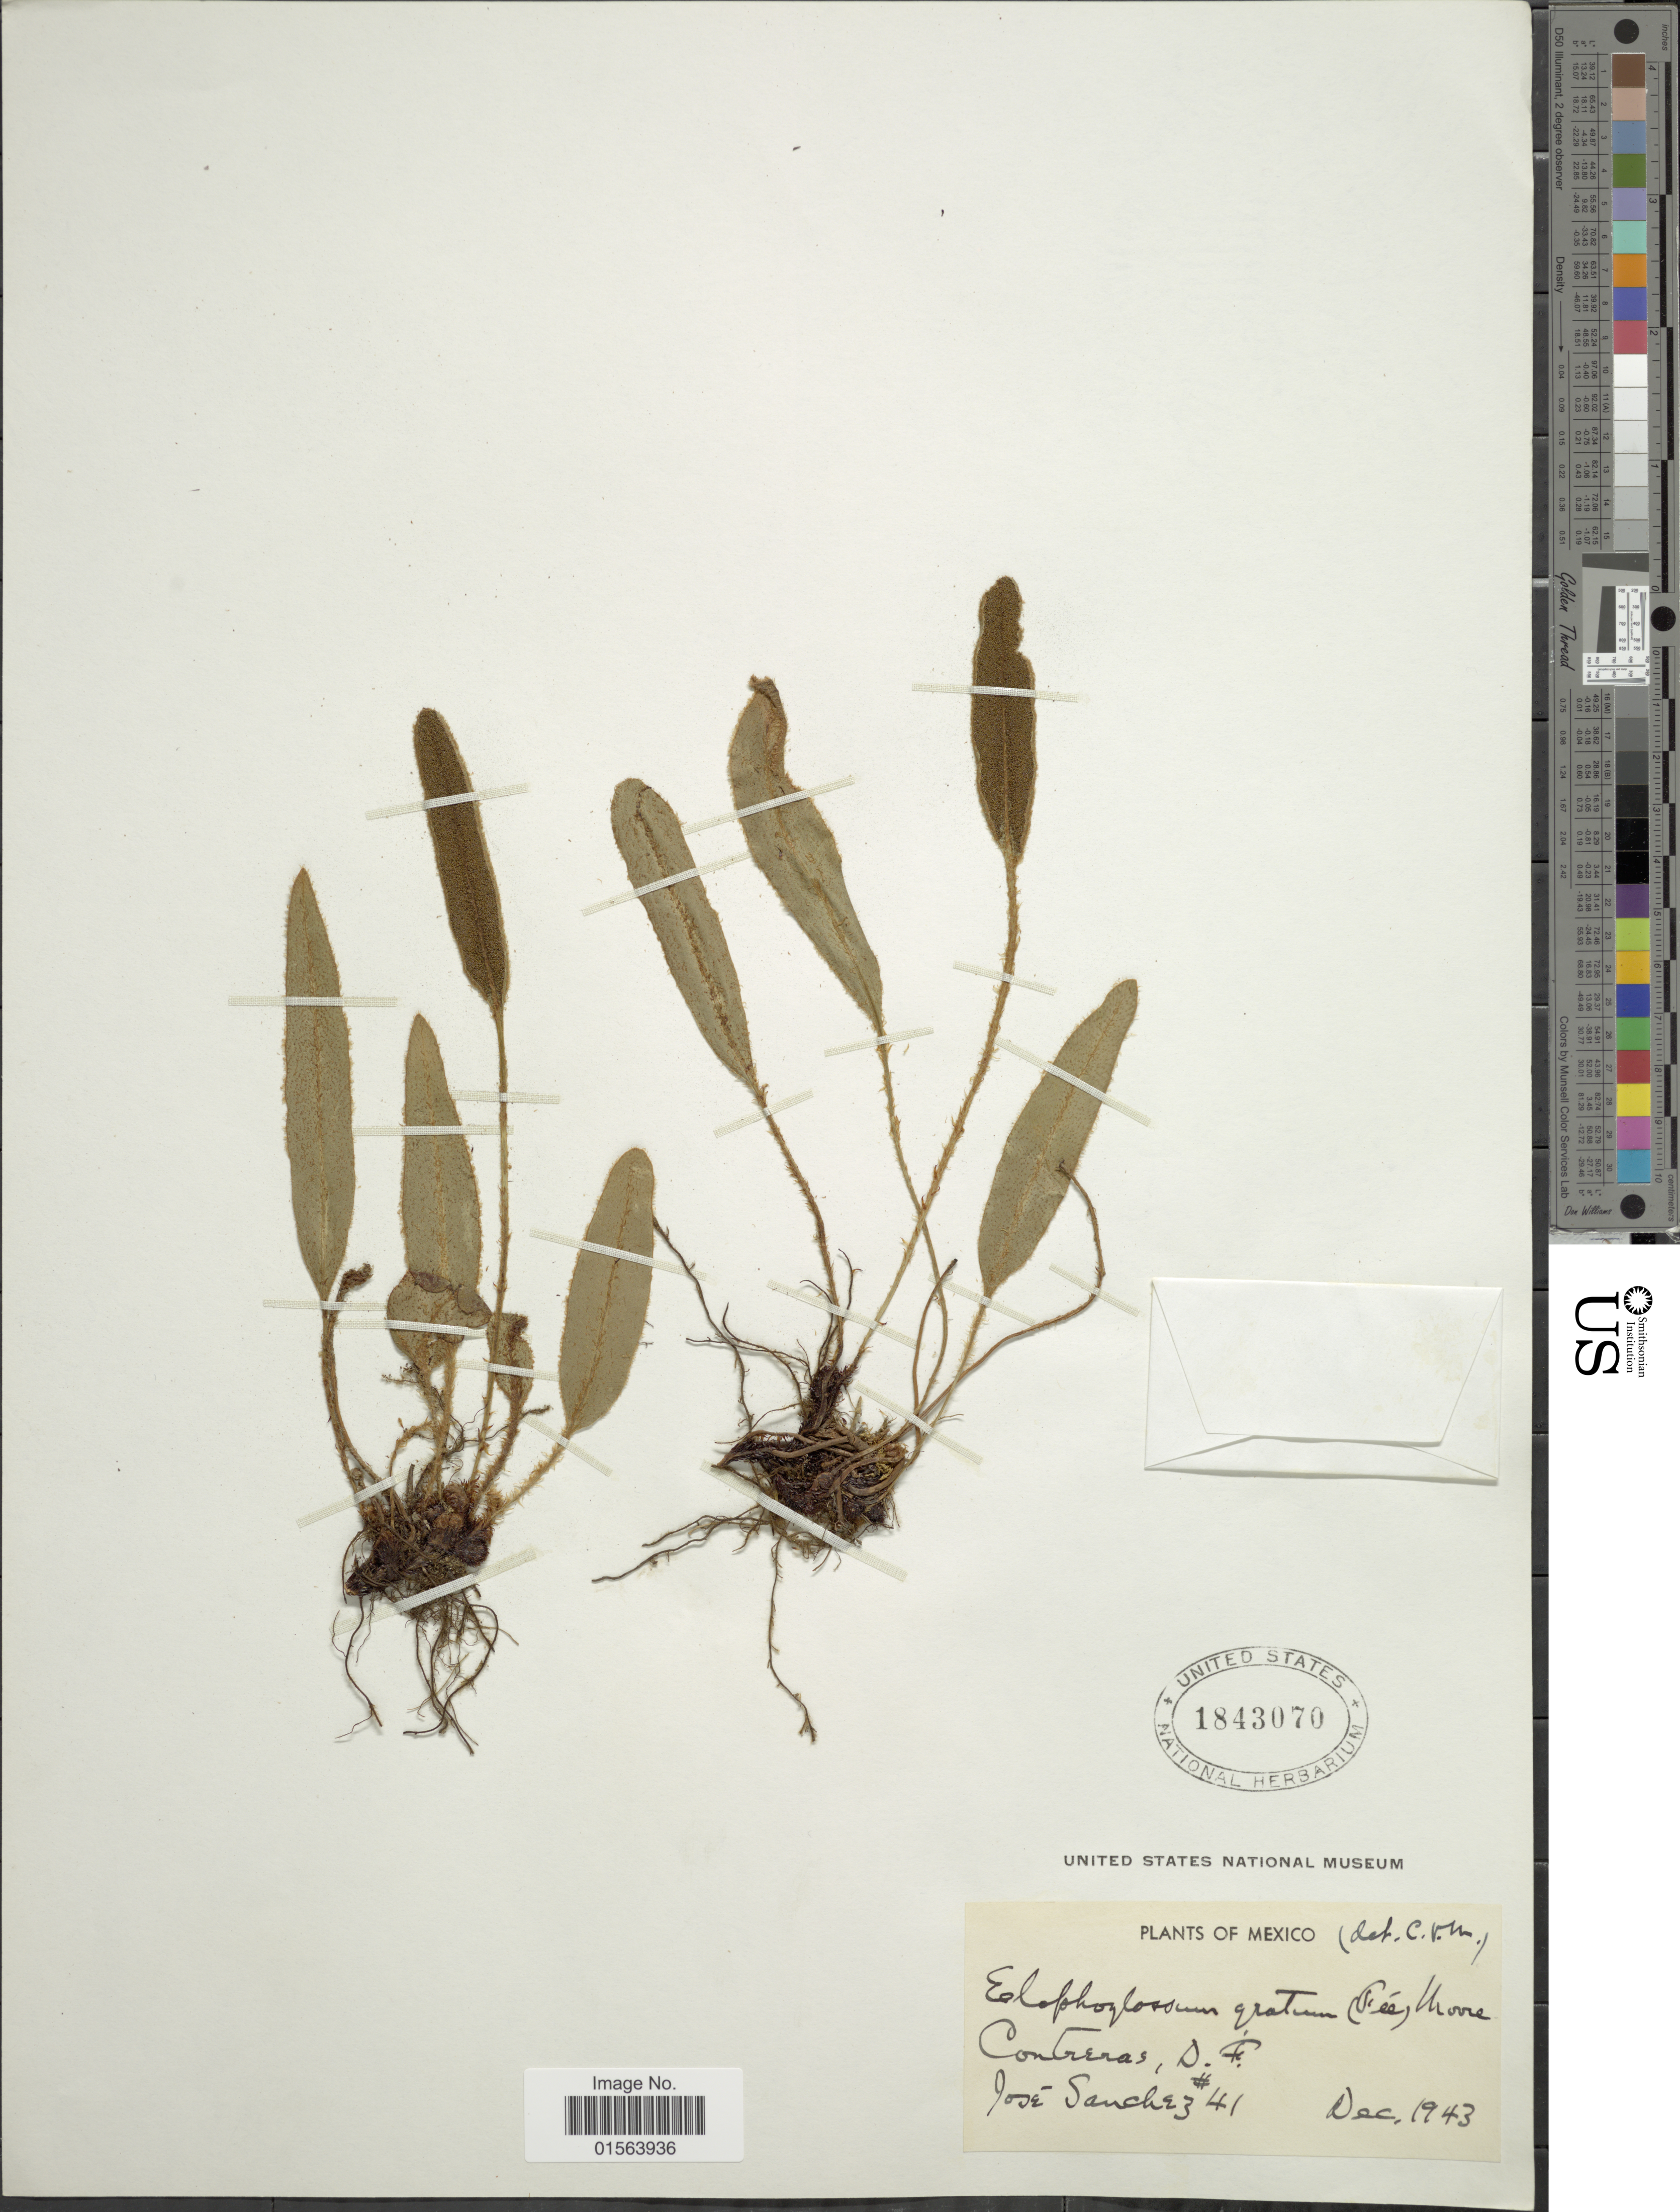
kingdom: Plantae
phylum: Tracheophyta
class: Polypodiopsida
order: Polypodiales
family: Dryopteridaceae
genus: Elaphoglossum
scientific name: Elaphoglossum gratum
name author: (Fée) T. Moore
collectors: J. Sánchez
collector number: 41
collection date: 1943-12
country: Mexico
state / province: Distrito Federal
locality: Contreras, D. F.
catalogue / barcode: US 1843070